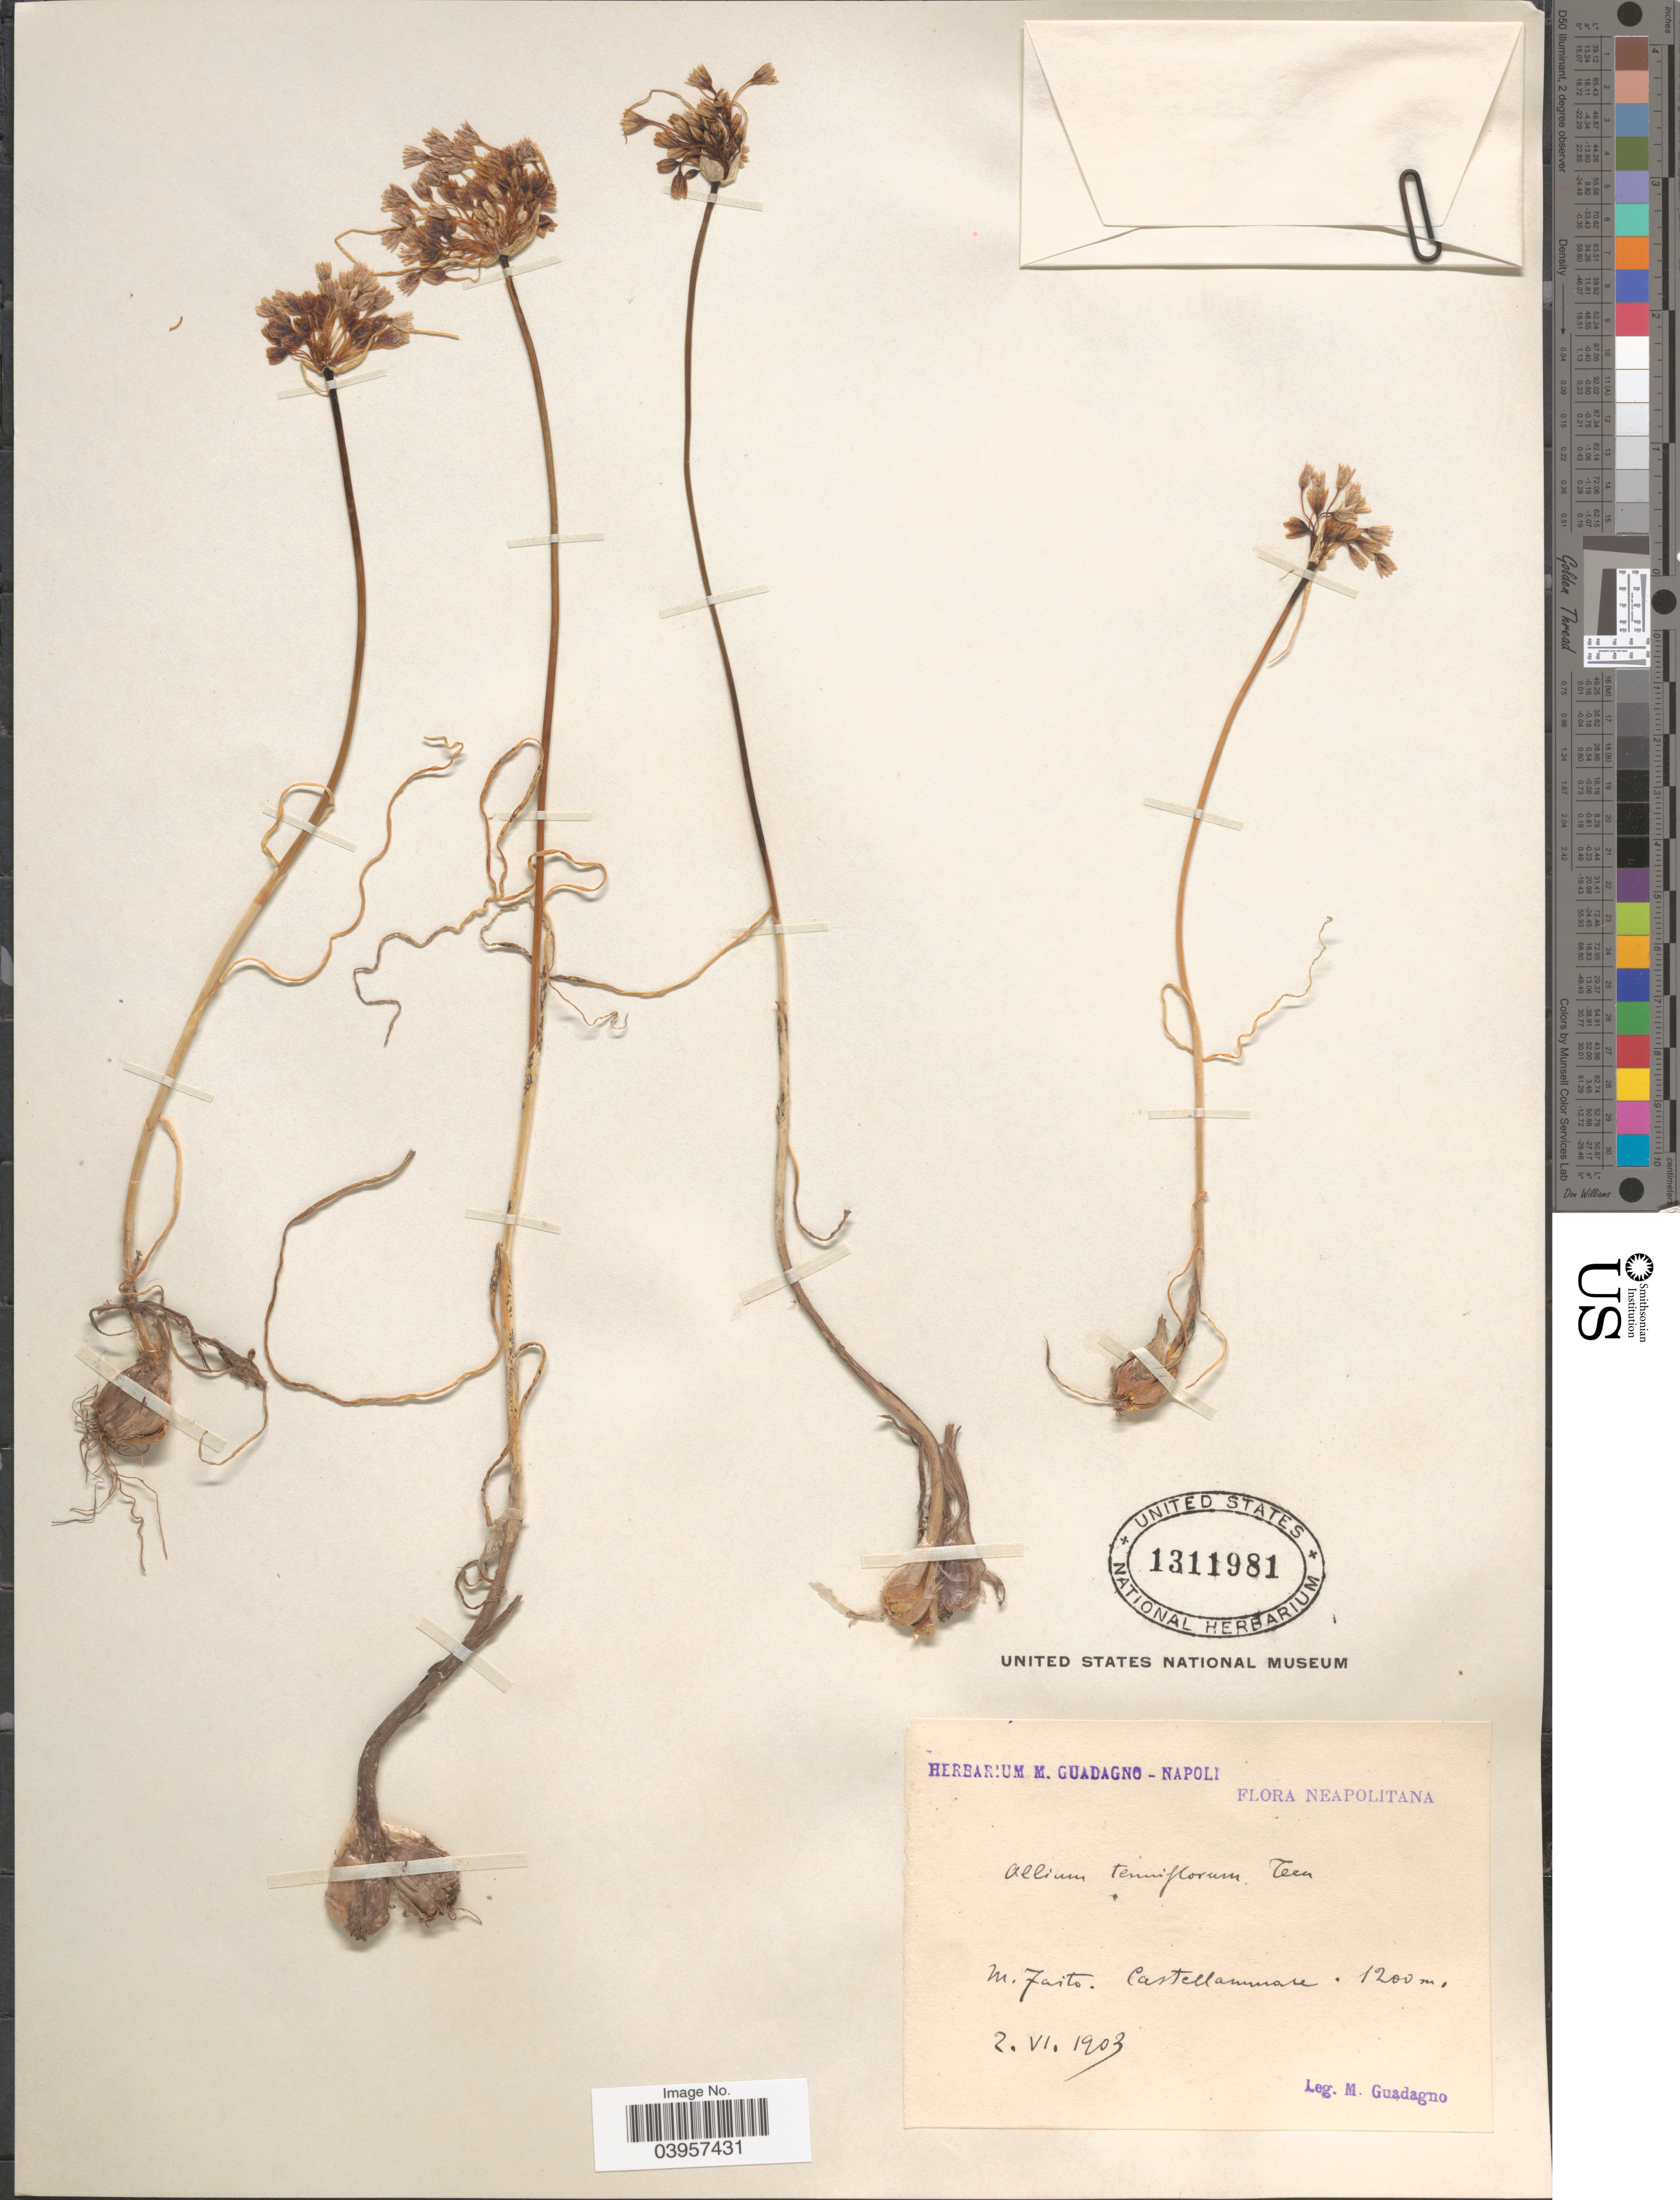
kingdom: Plantae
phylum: Tracheophyta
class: Liliopsida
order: Asparagales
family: Amaryllidaceae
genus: Allium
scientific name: Allium tenuiflorum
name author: Ten.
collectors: M. Guadagno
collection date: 1903-06-02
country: Italy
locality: Neapolitana. M. Faito. Castellammare.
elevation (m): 1200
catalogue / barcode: US 1311981